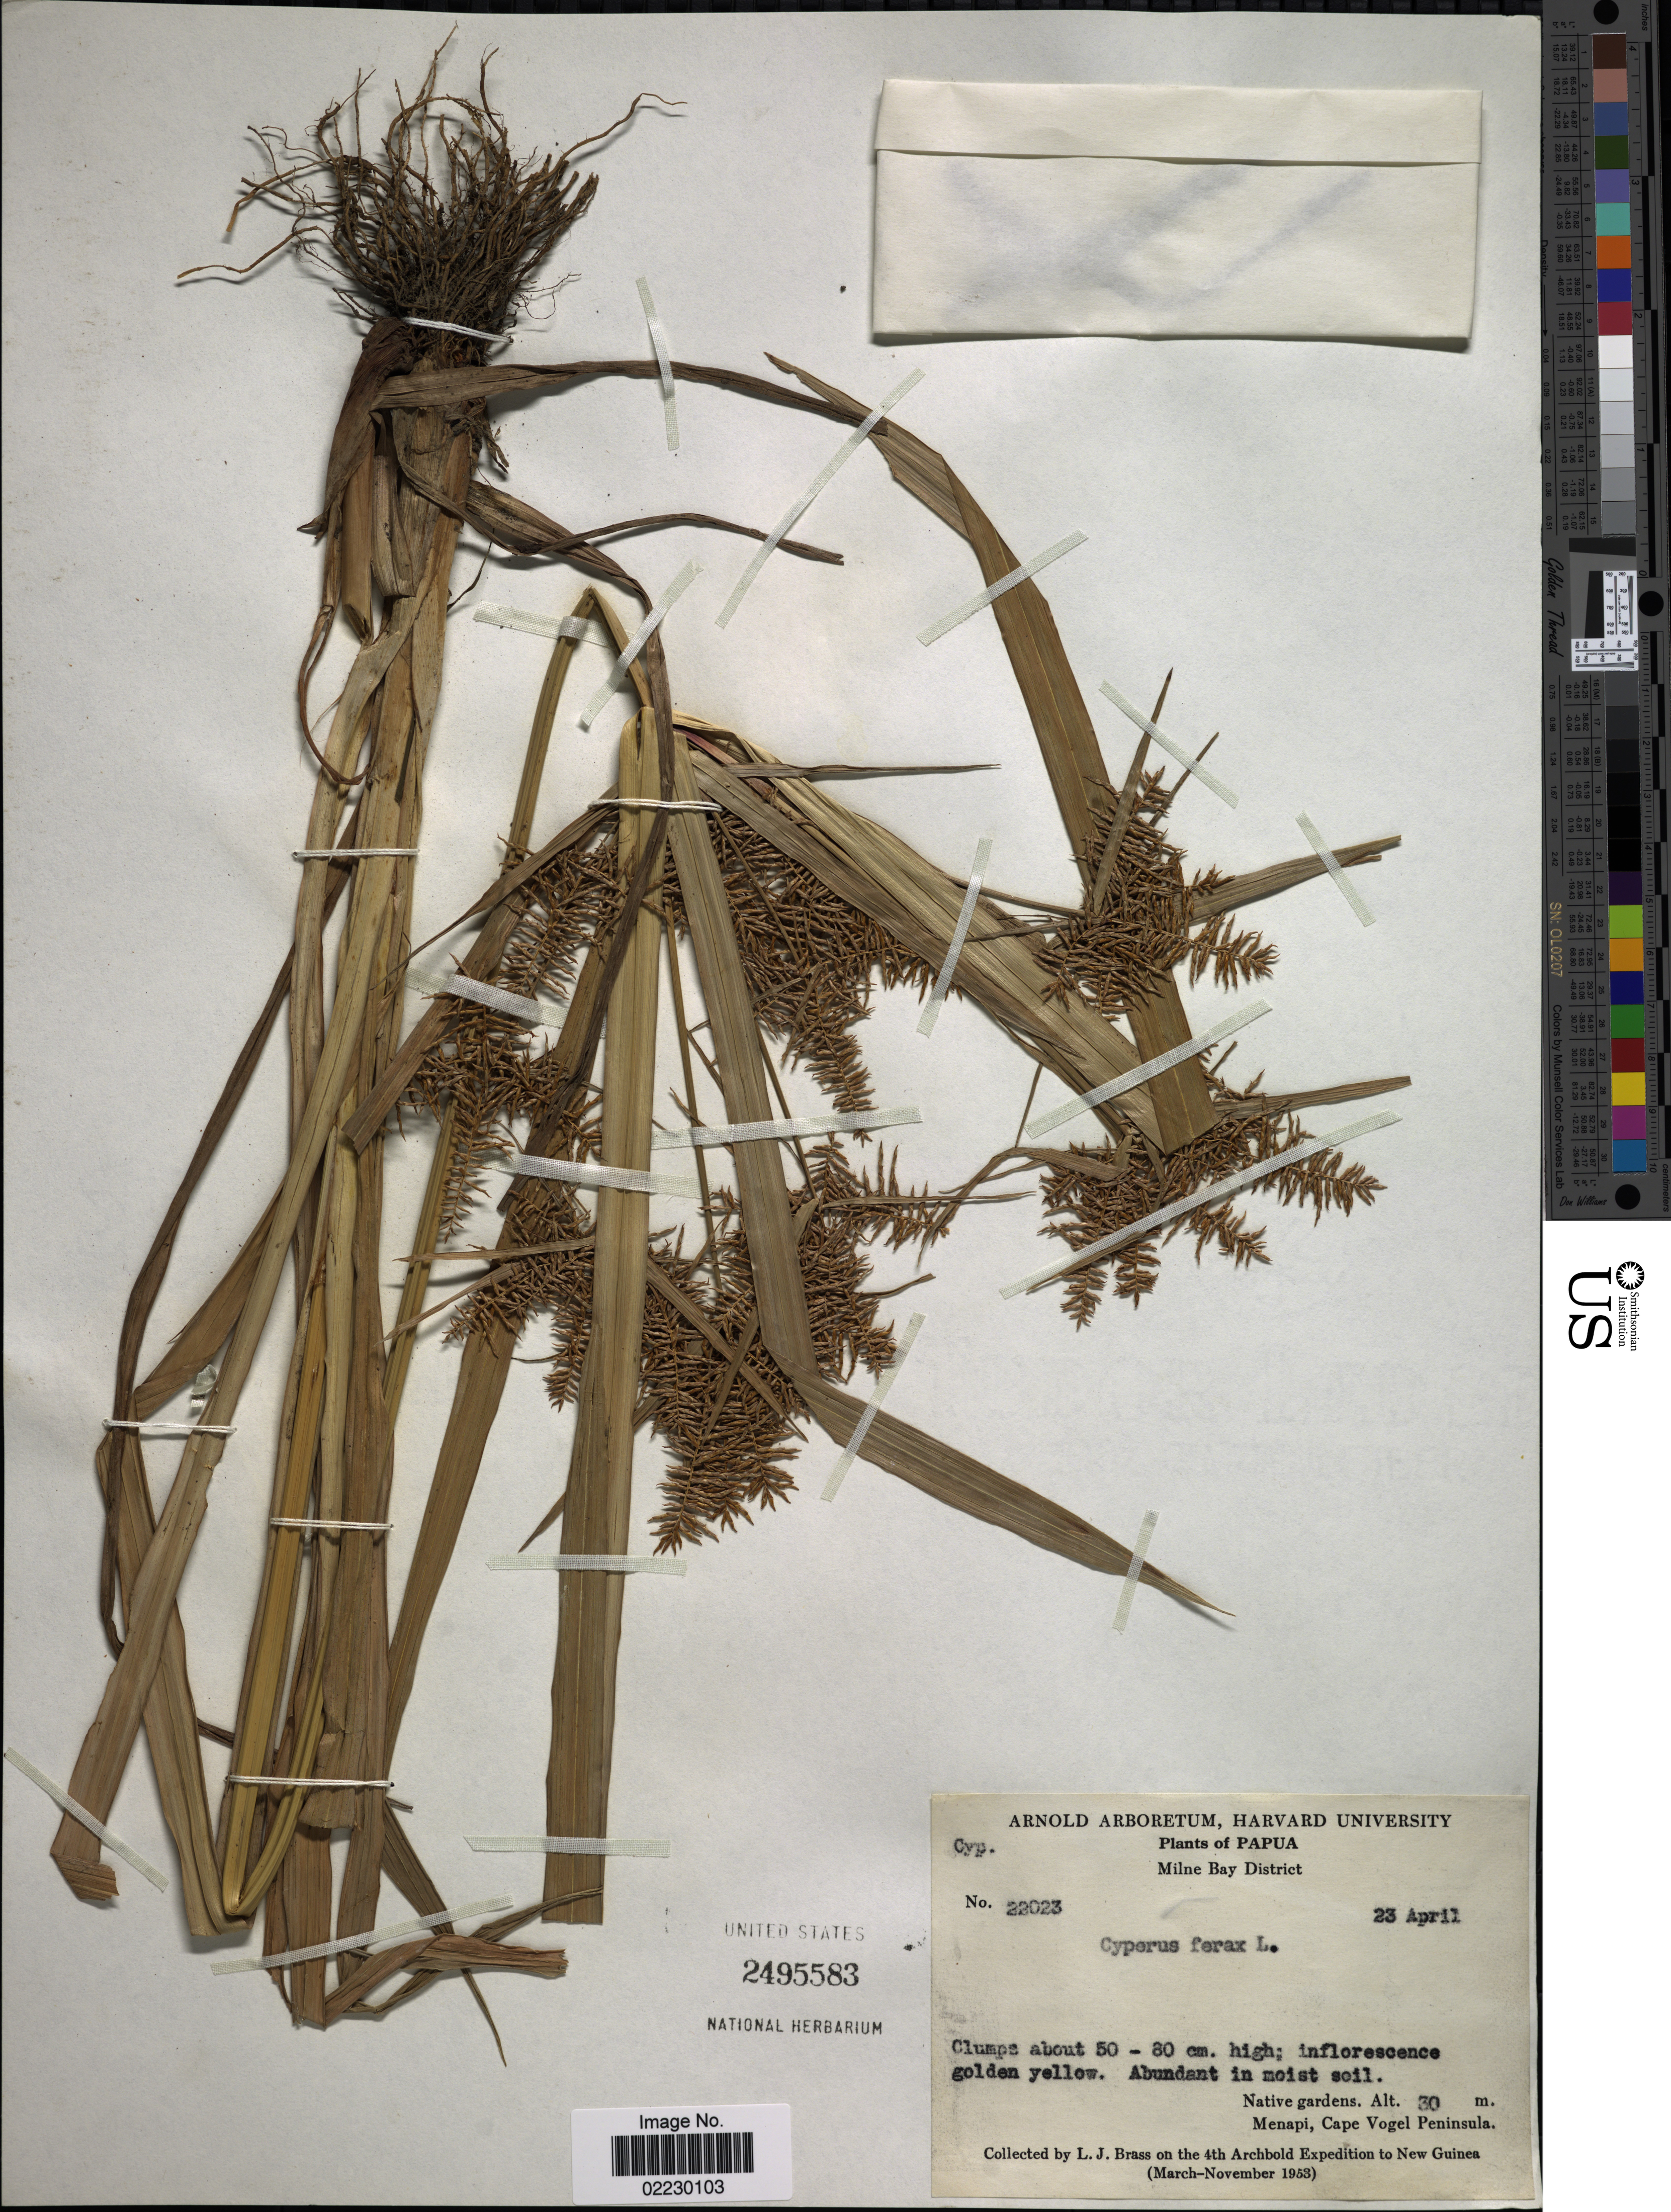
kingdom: Plantae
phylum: Tracheophyta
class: Liliopsida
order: Poales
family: Cyperaceae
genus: Cyperus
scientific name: Cyperus odoratus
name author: L.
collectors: L. J. Brass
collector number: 22023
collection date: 1953-04-23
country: Papua New Guinea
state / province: Milne Bay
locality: Papua, Native gardens, Menapi, Cape Vogel Peninsula, New Guinea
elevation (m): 30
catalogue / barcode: US 2495583